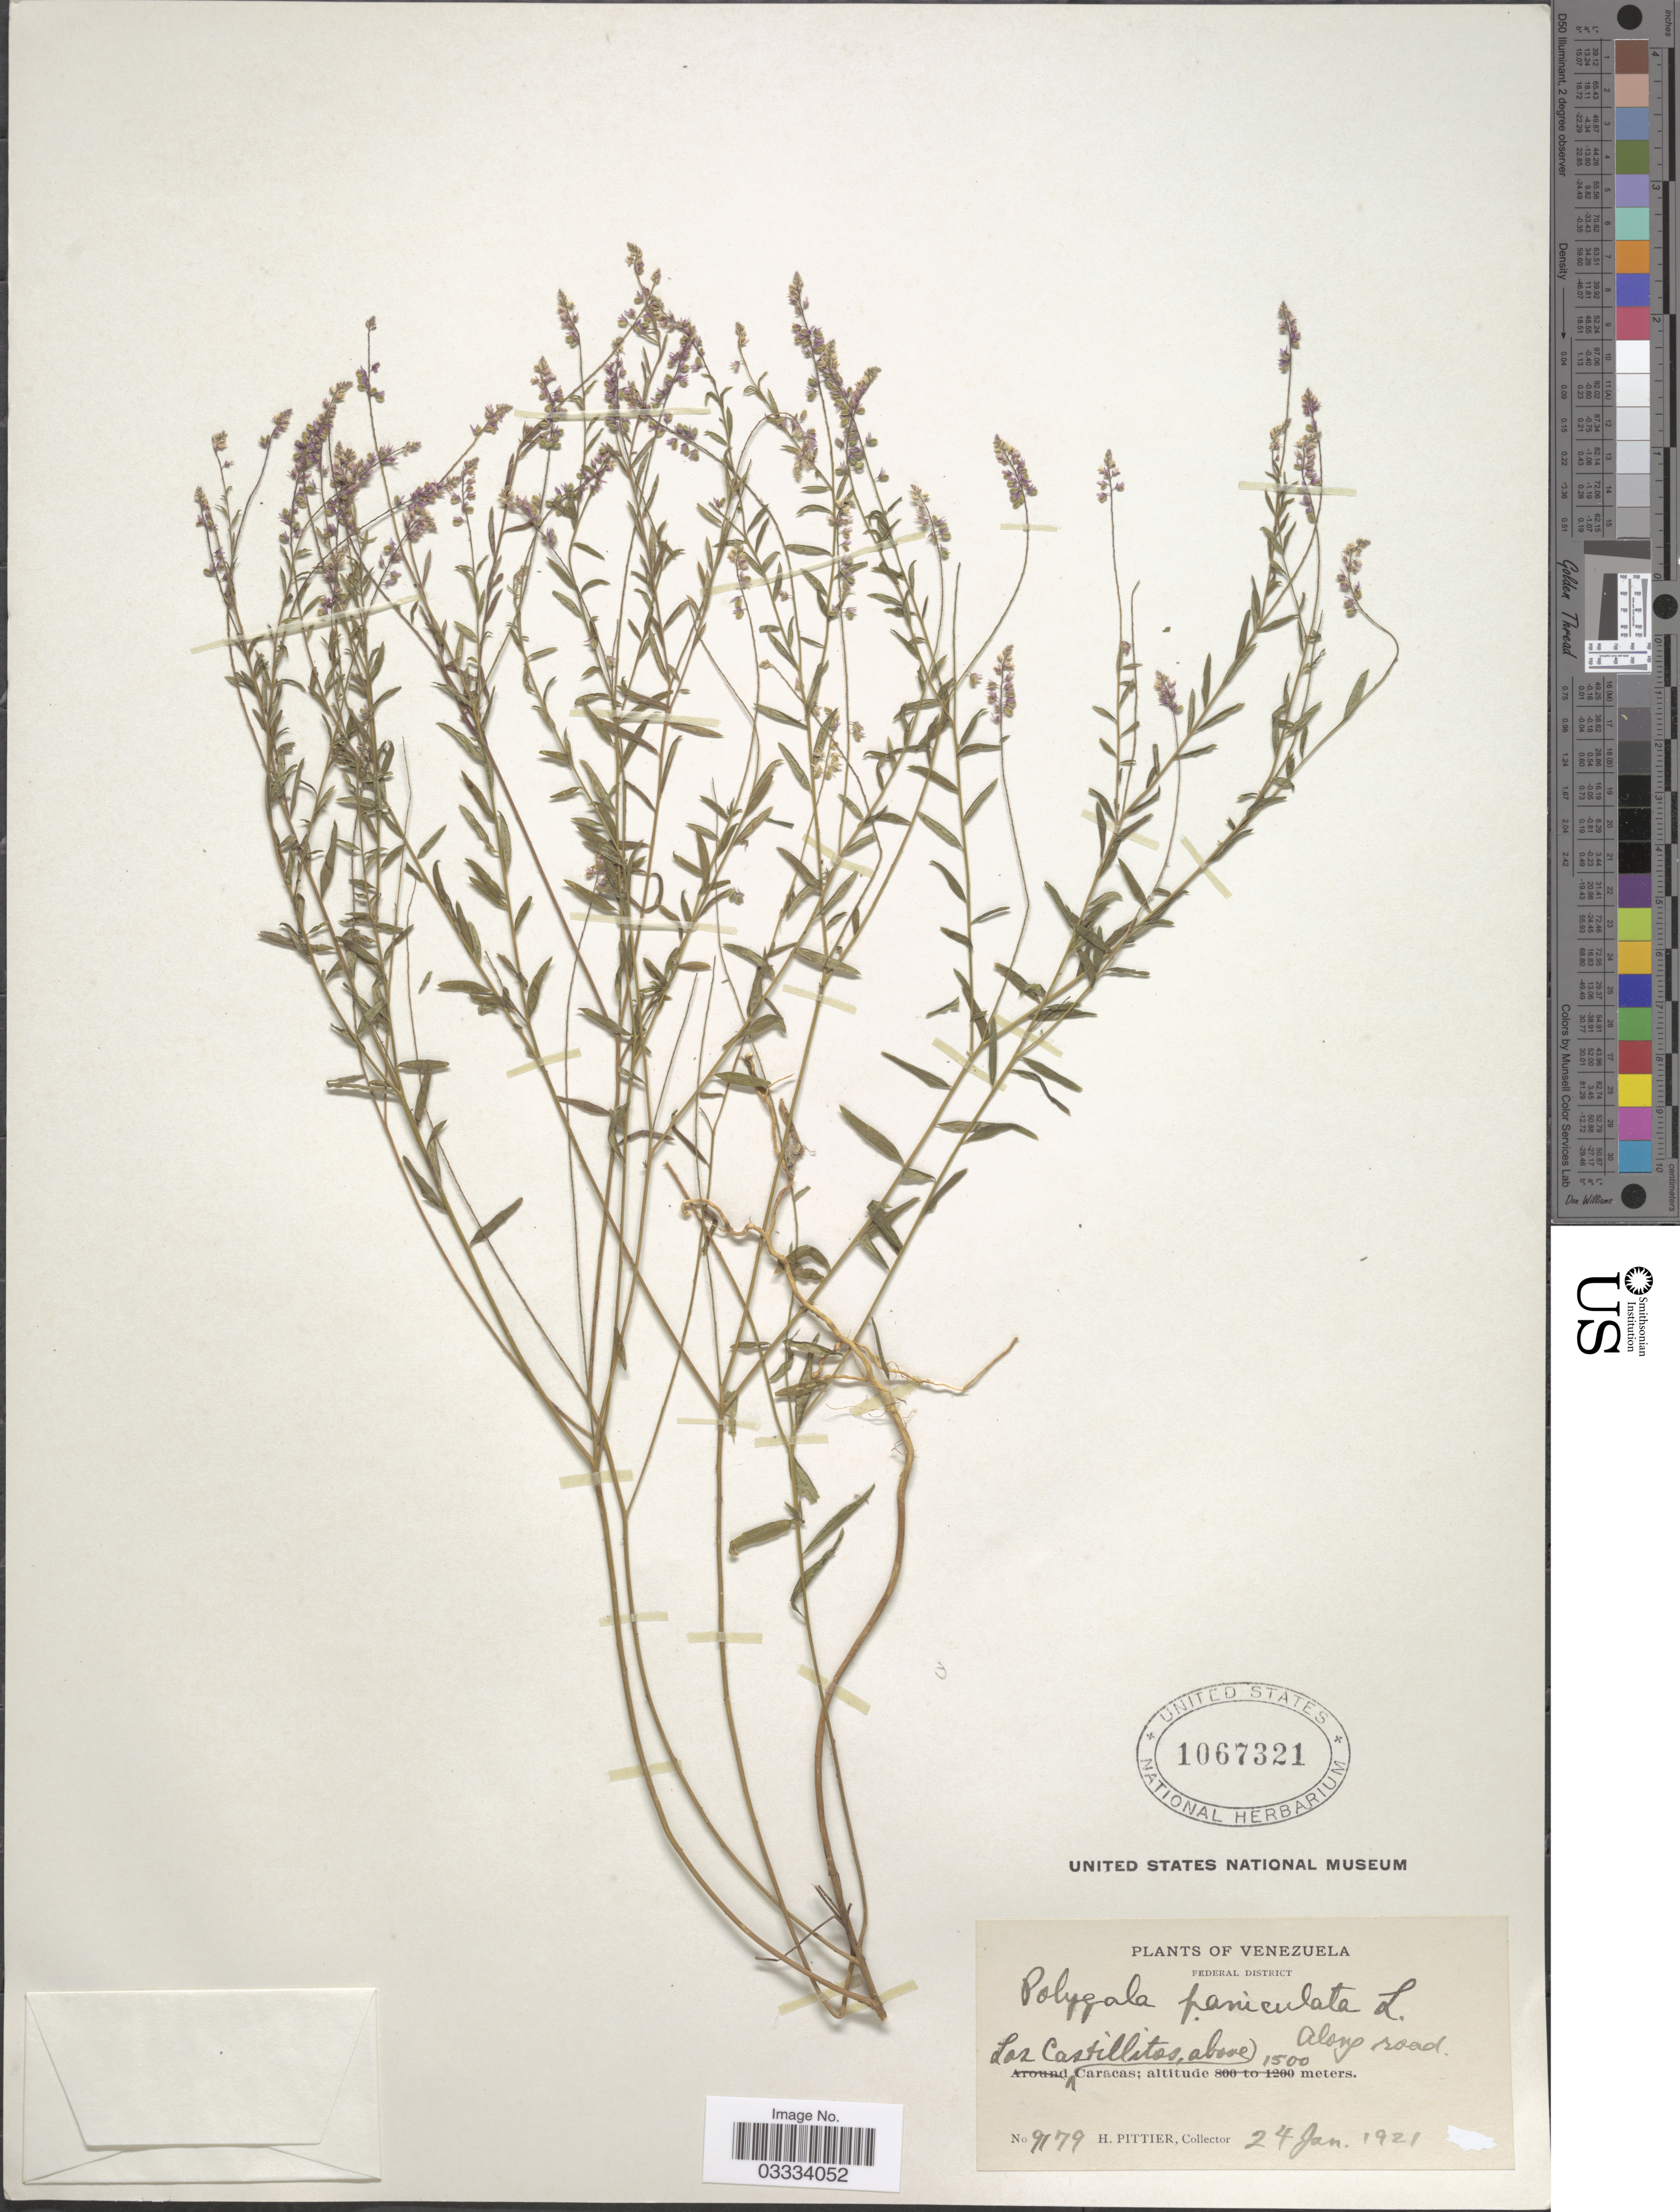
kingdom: Plantae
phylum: Tracheophyta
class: Magnoliopsida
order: Fabales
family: Polygalaceae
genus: Polygala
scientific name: Polygala paniculata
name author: L.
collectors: H. F. Pittier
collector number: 9179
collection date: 1921-01-24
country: Venezuela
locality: Federal District. Los Castillitos, above Caracas.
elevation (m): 1500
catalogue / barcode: US 1067321